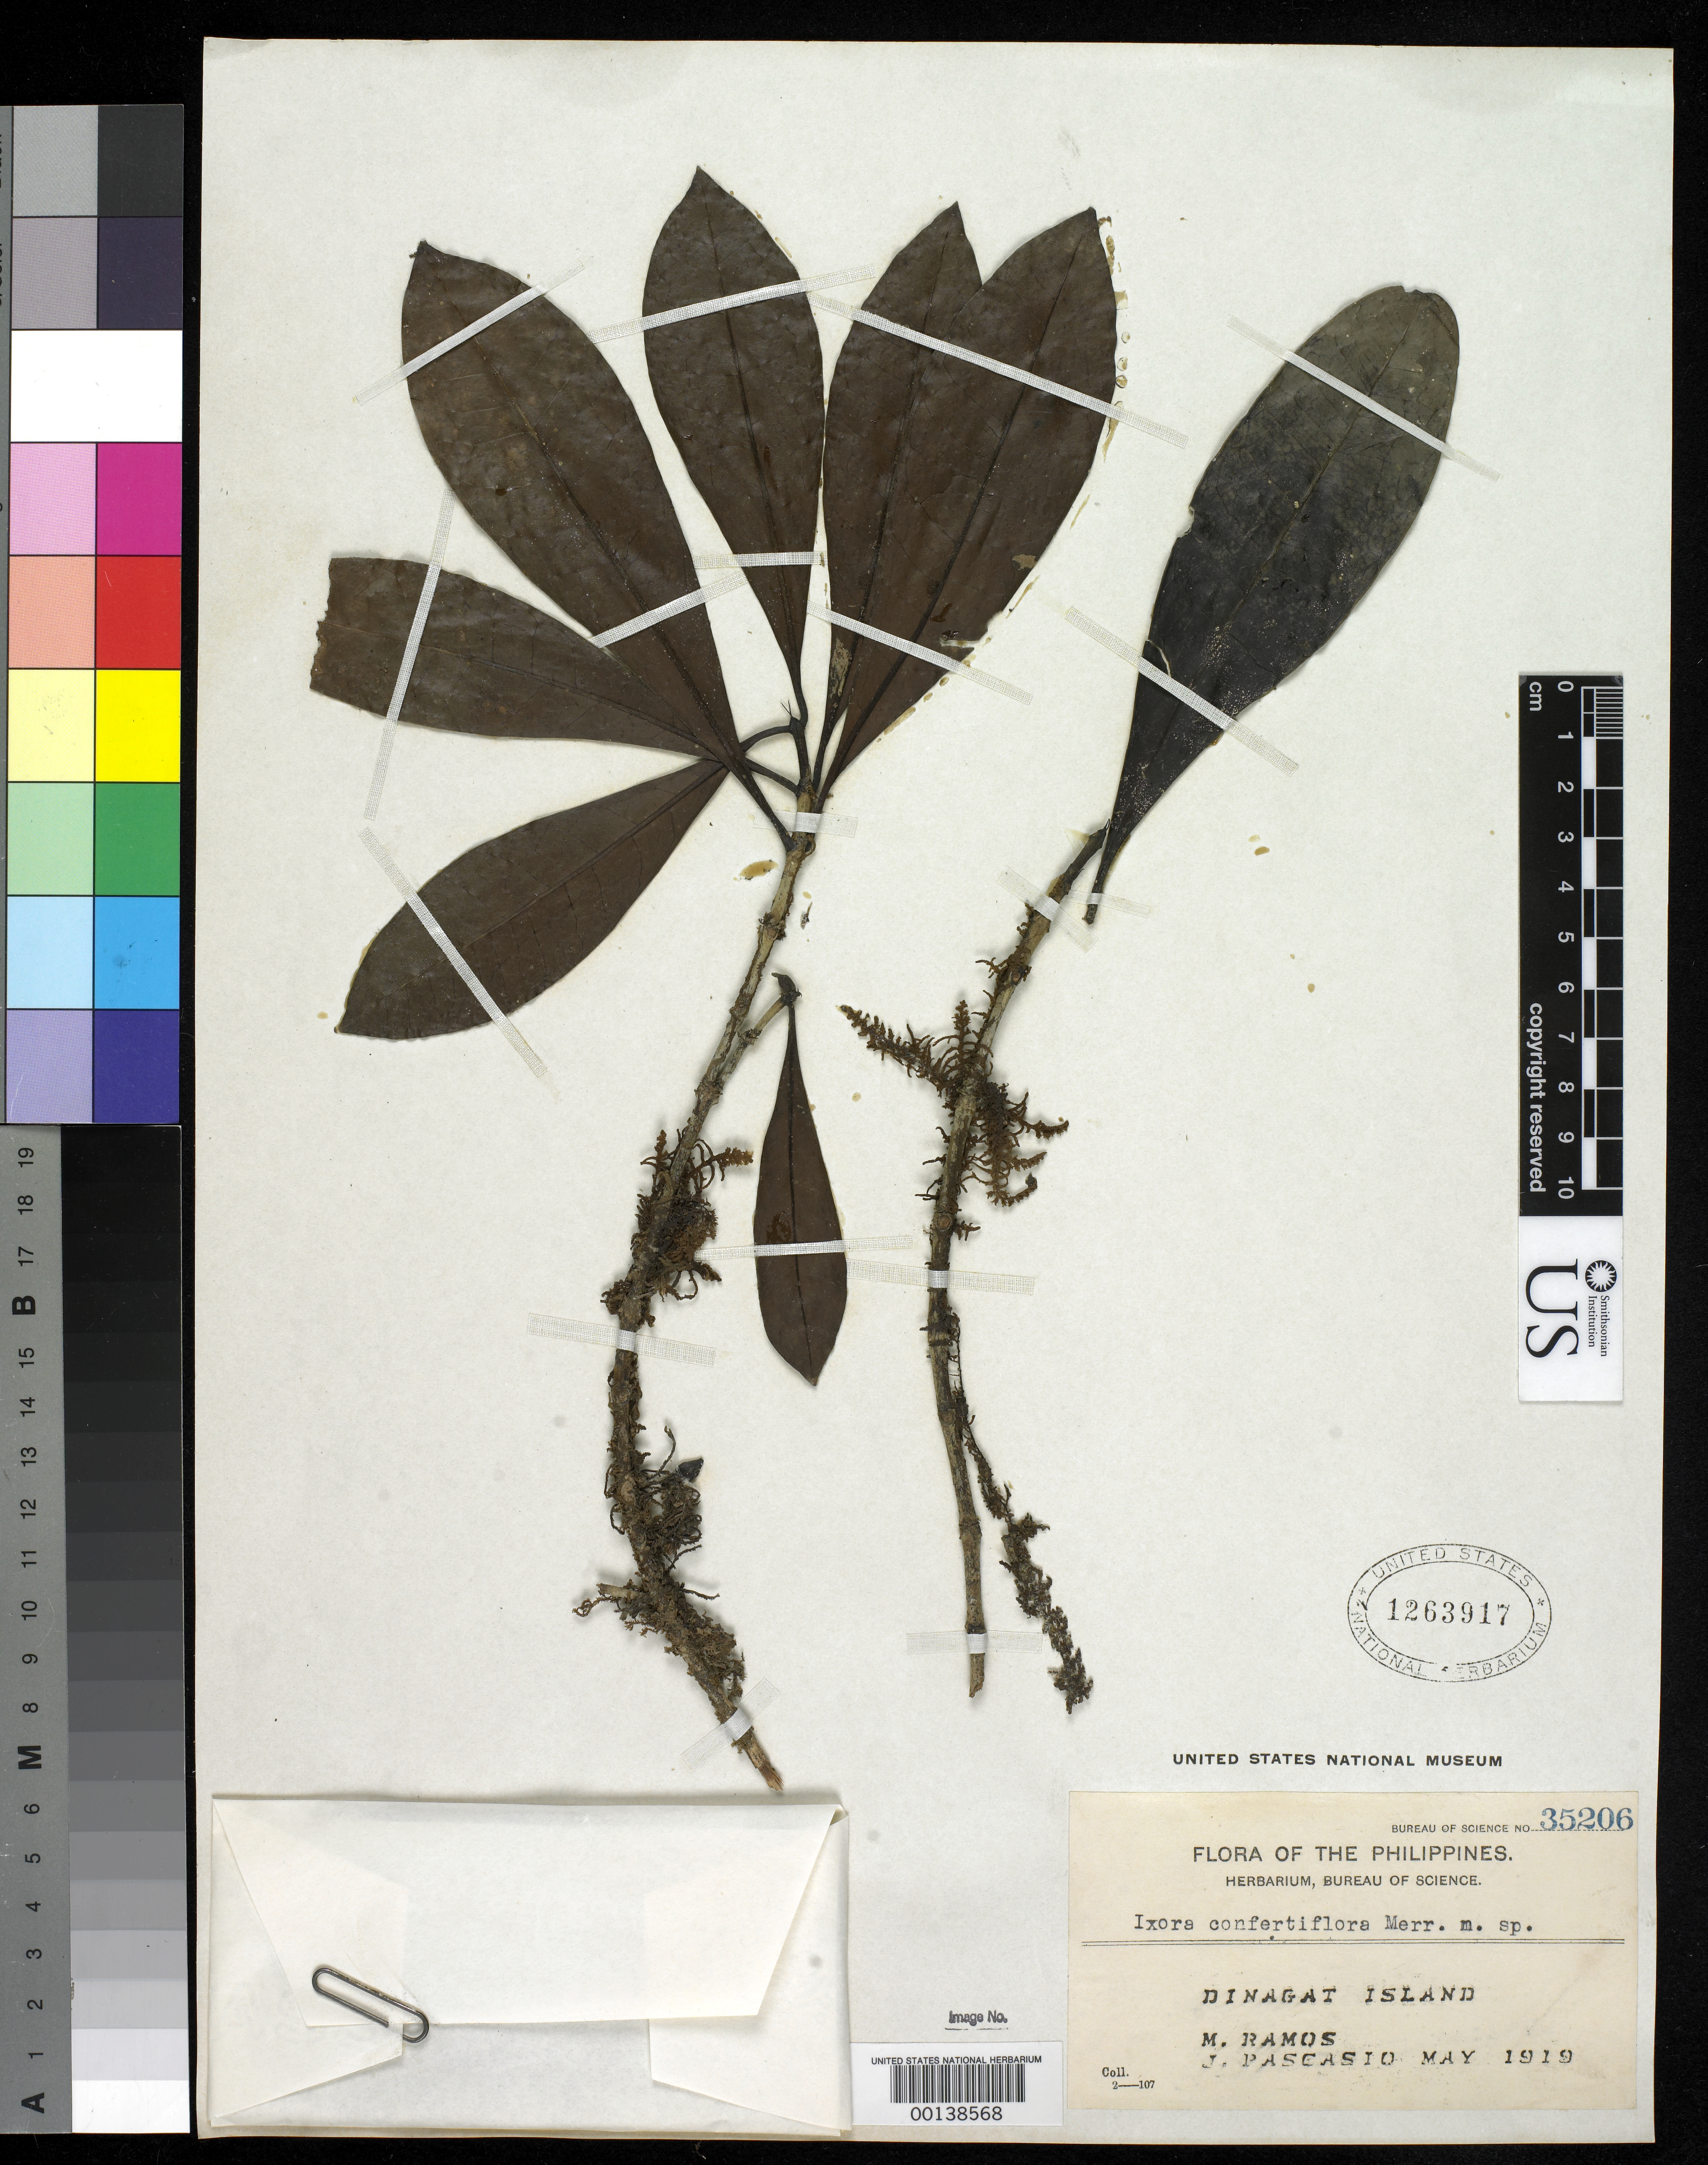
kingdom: Plantae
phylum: Tracheophyta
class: Magnoliopsida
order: Gentianales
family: Rubiaceae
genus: Ixora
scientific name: Ixora confertiflora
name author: Merr.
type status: Isotype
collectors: M. Ramos & J. Pascasio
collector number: Bur. Sci. 35206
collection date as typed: May 1919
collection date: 1919-05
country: Philippines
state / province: Caraga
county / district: Surigao del Norte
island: Dinagat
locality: Dinagat Island.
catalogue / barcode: US 1263917